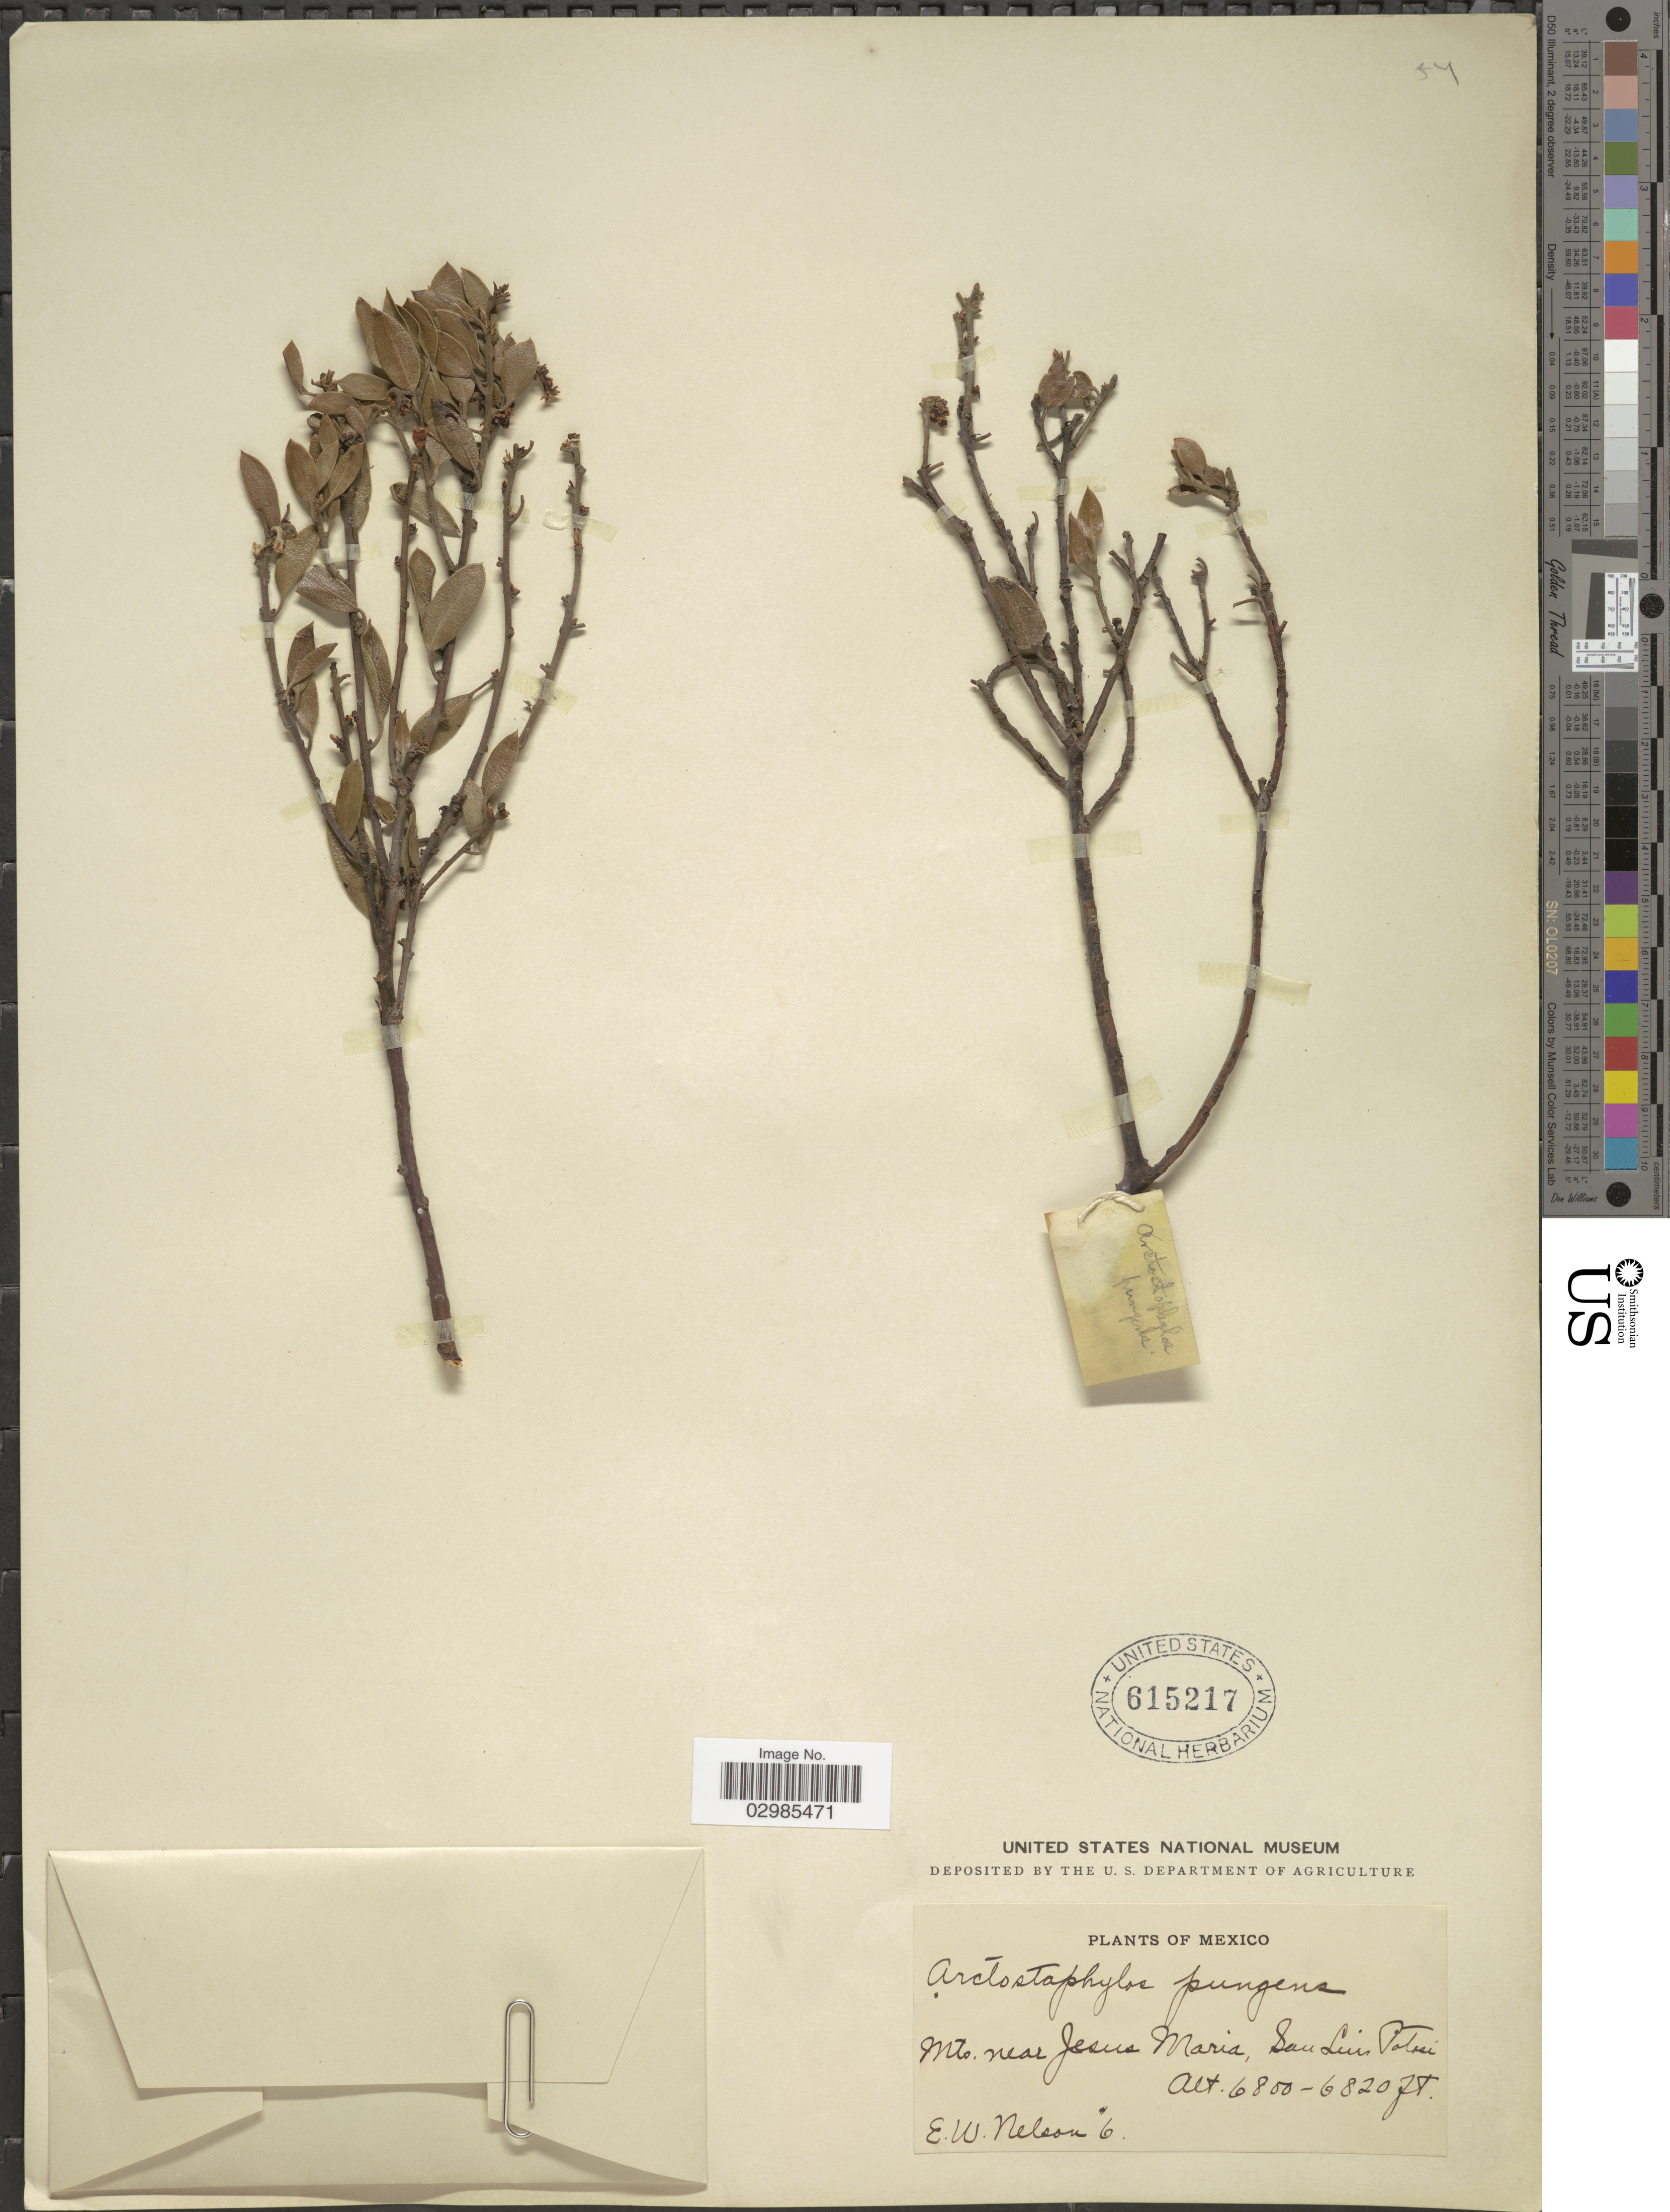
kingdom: Plantae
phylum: Tracheophyta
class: Magnoliopsida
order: Ericales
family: Ericaceae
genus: Arctostaphylos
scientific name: Arctostaphylos pungens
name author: Kunth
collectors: E. W. Nelson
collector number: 6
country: Mexico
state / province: San Luis Potosí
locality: Mts. near Jesus Maria, San Luis Potosi.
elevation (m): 2073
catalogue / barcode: US 615217